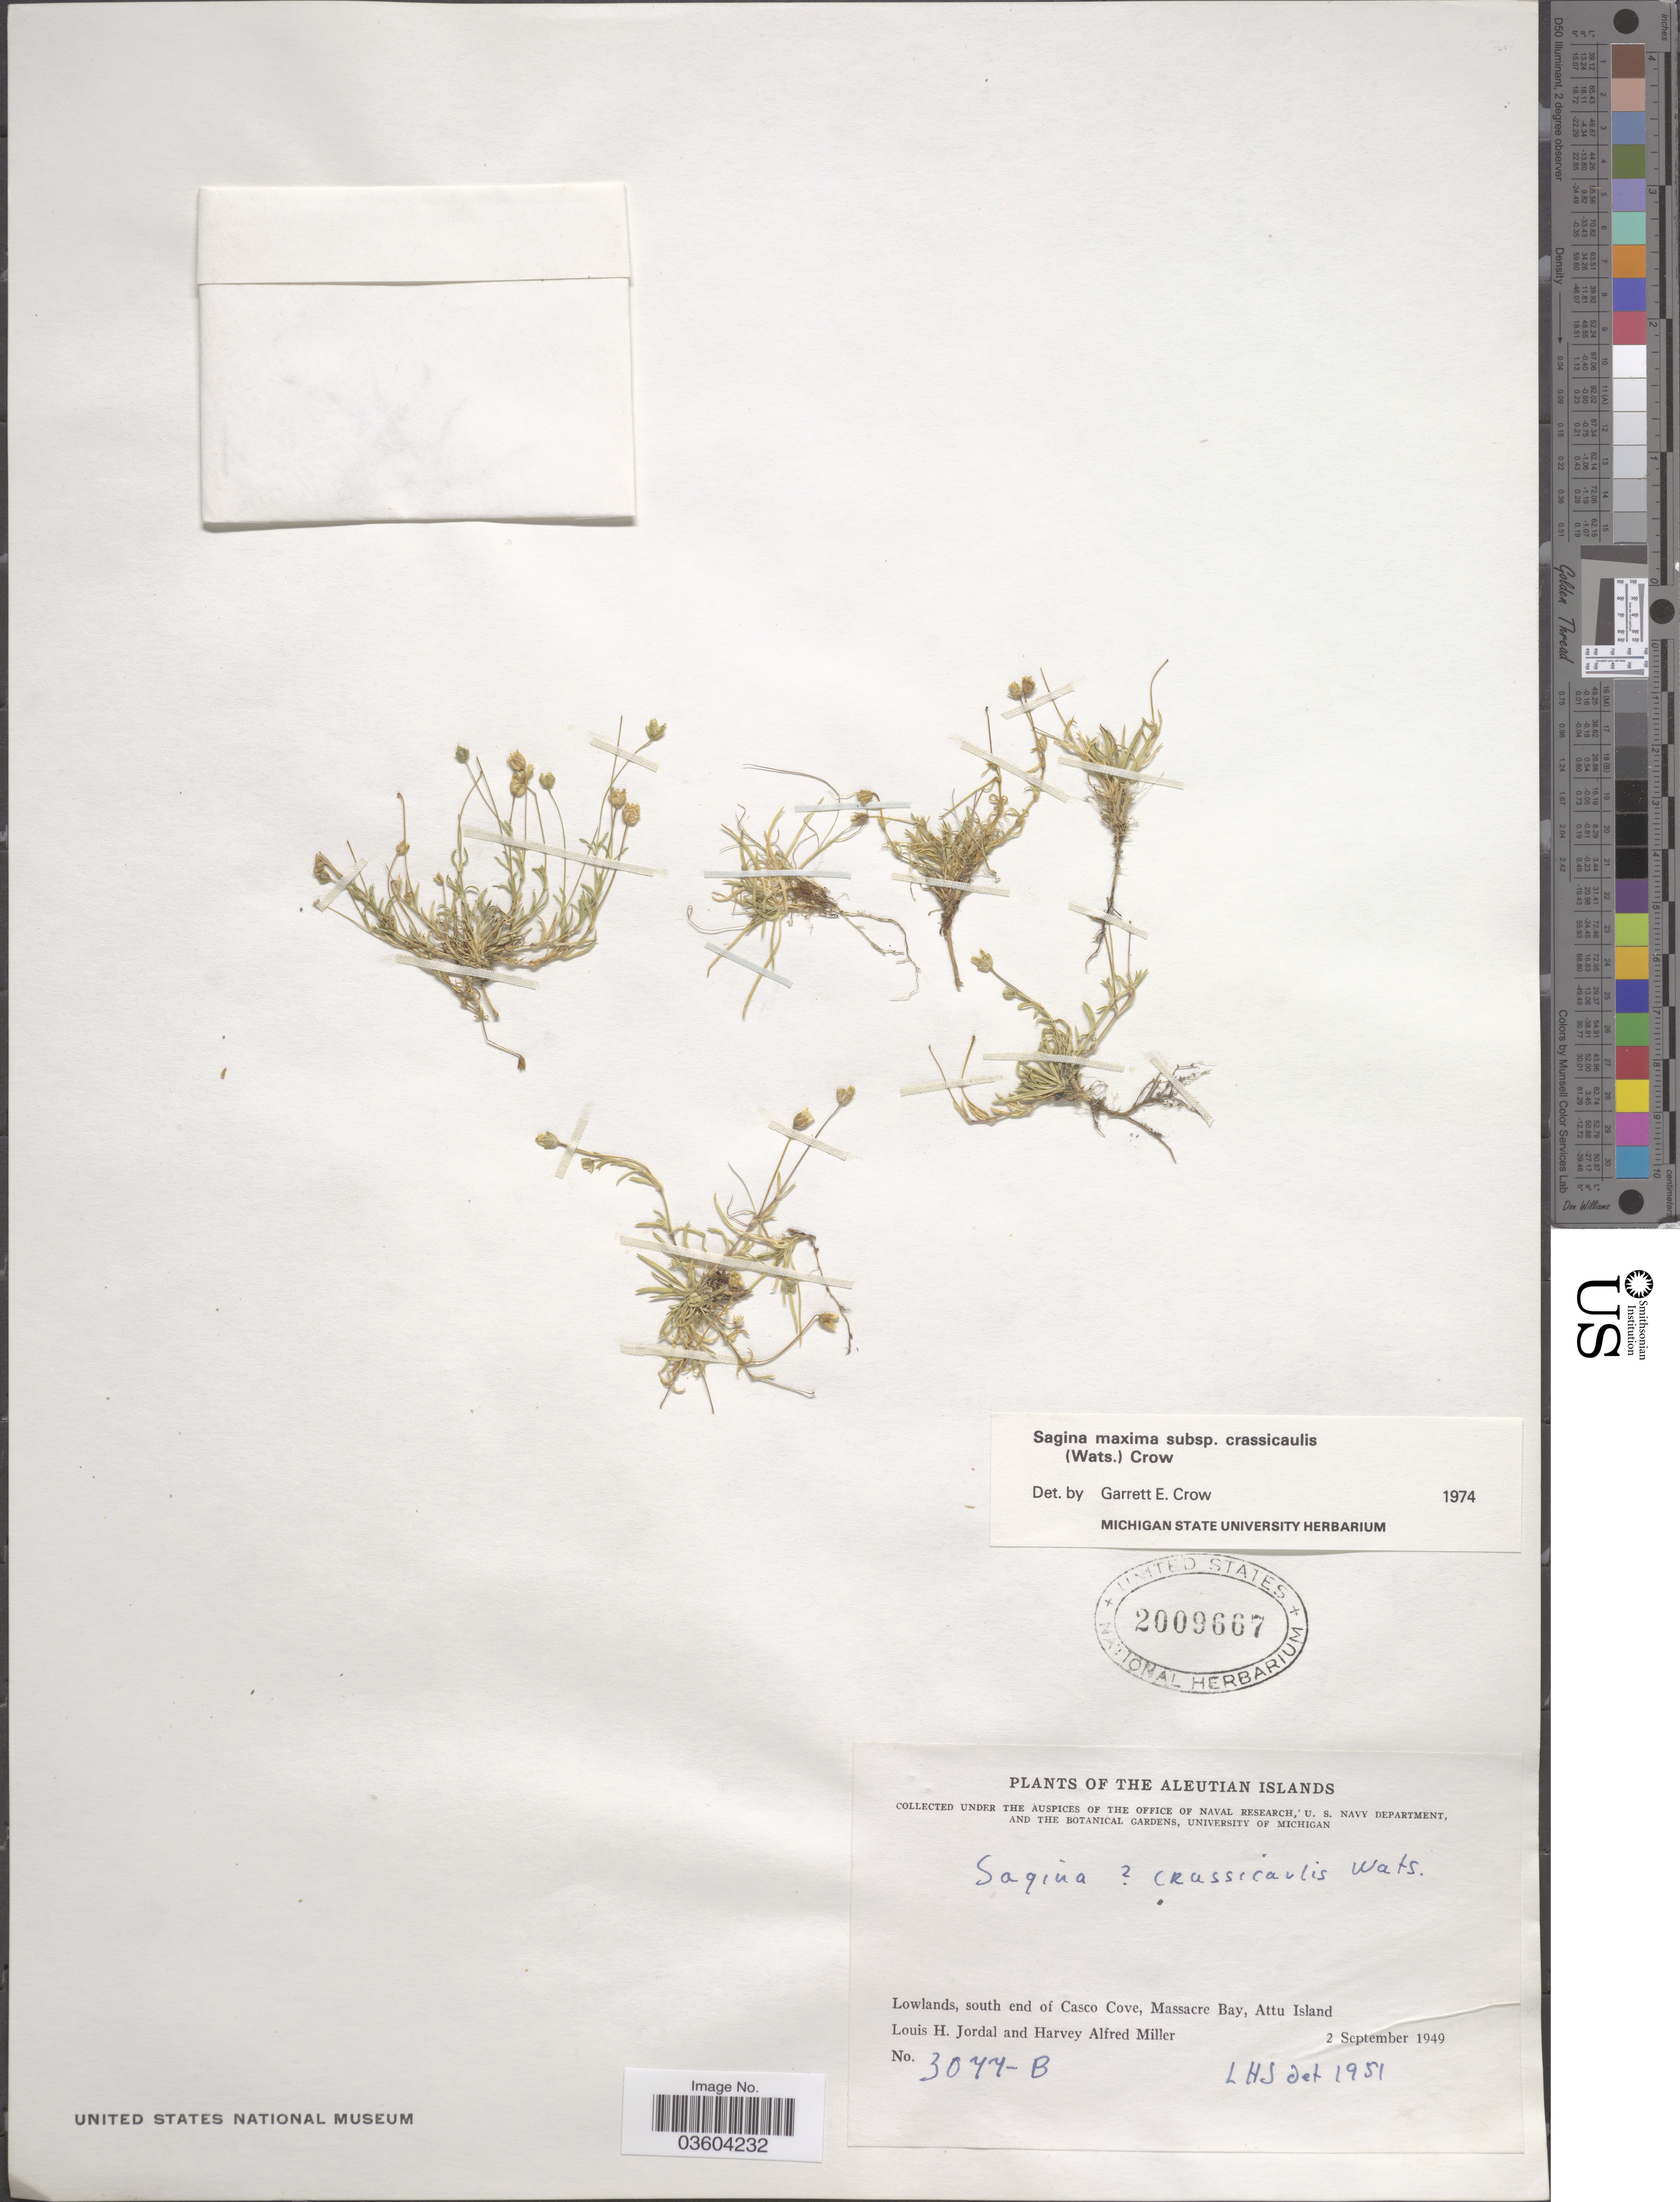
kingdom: Plantae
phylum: Tracheophyta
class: Magnoliopsida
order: Caryophyllales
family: Caryophyllaceae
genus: Sagina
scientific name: Sagina maxima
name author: A. Gray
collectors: L. Jordal & H. A. Miller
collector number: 3077-B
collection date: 1949-09-02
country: United States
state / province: Alaska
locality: The Aleutian Islands. Lowlands, south end of Casco Cove, Massacre Bay, Attu Island.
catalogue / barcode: US 2009667